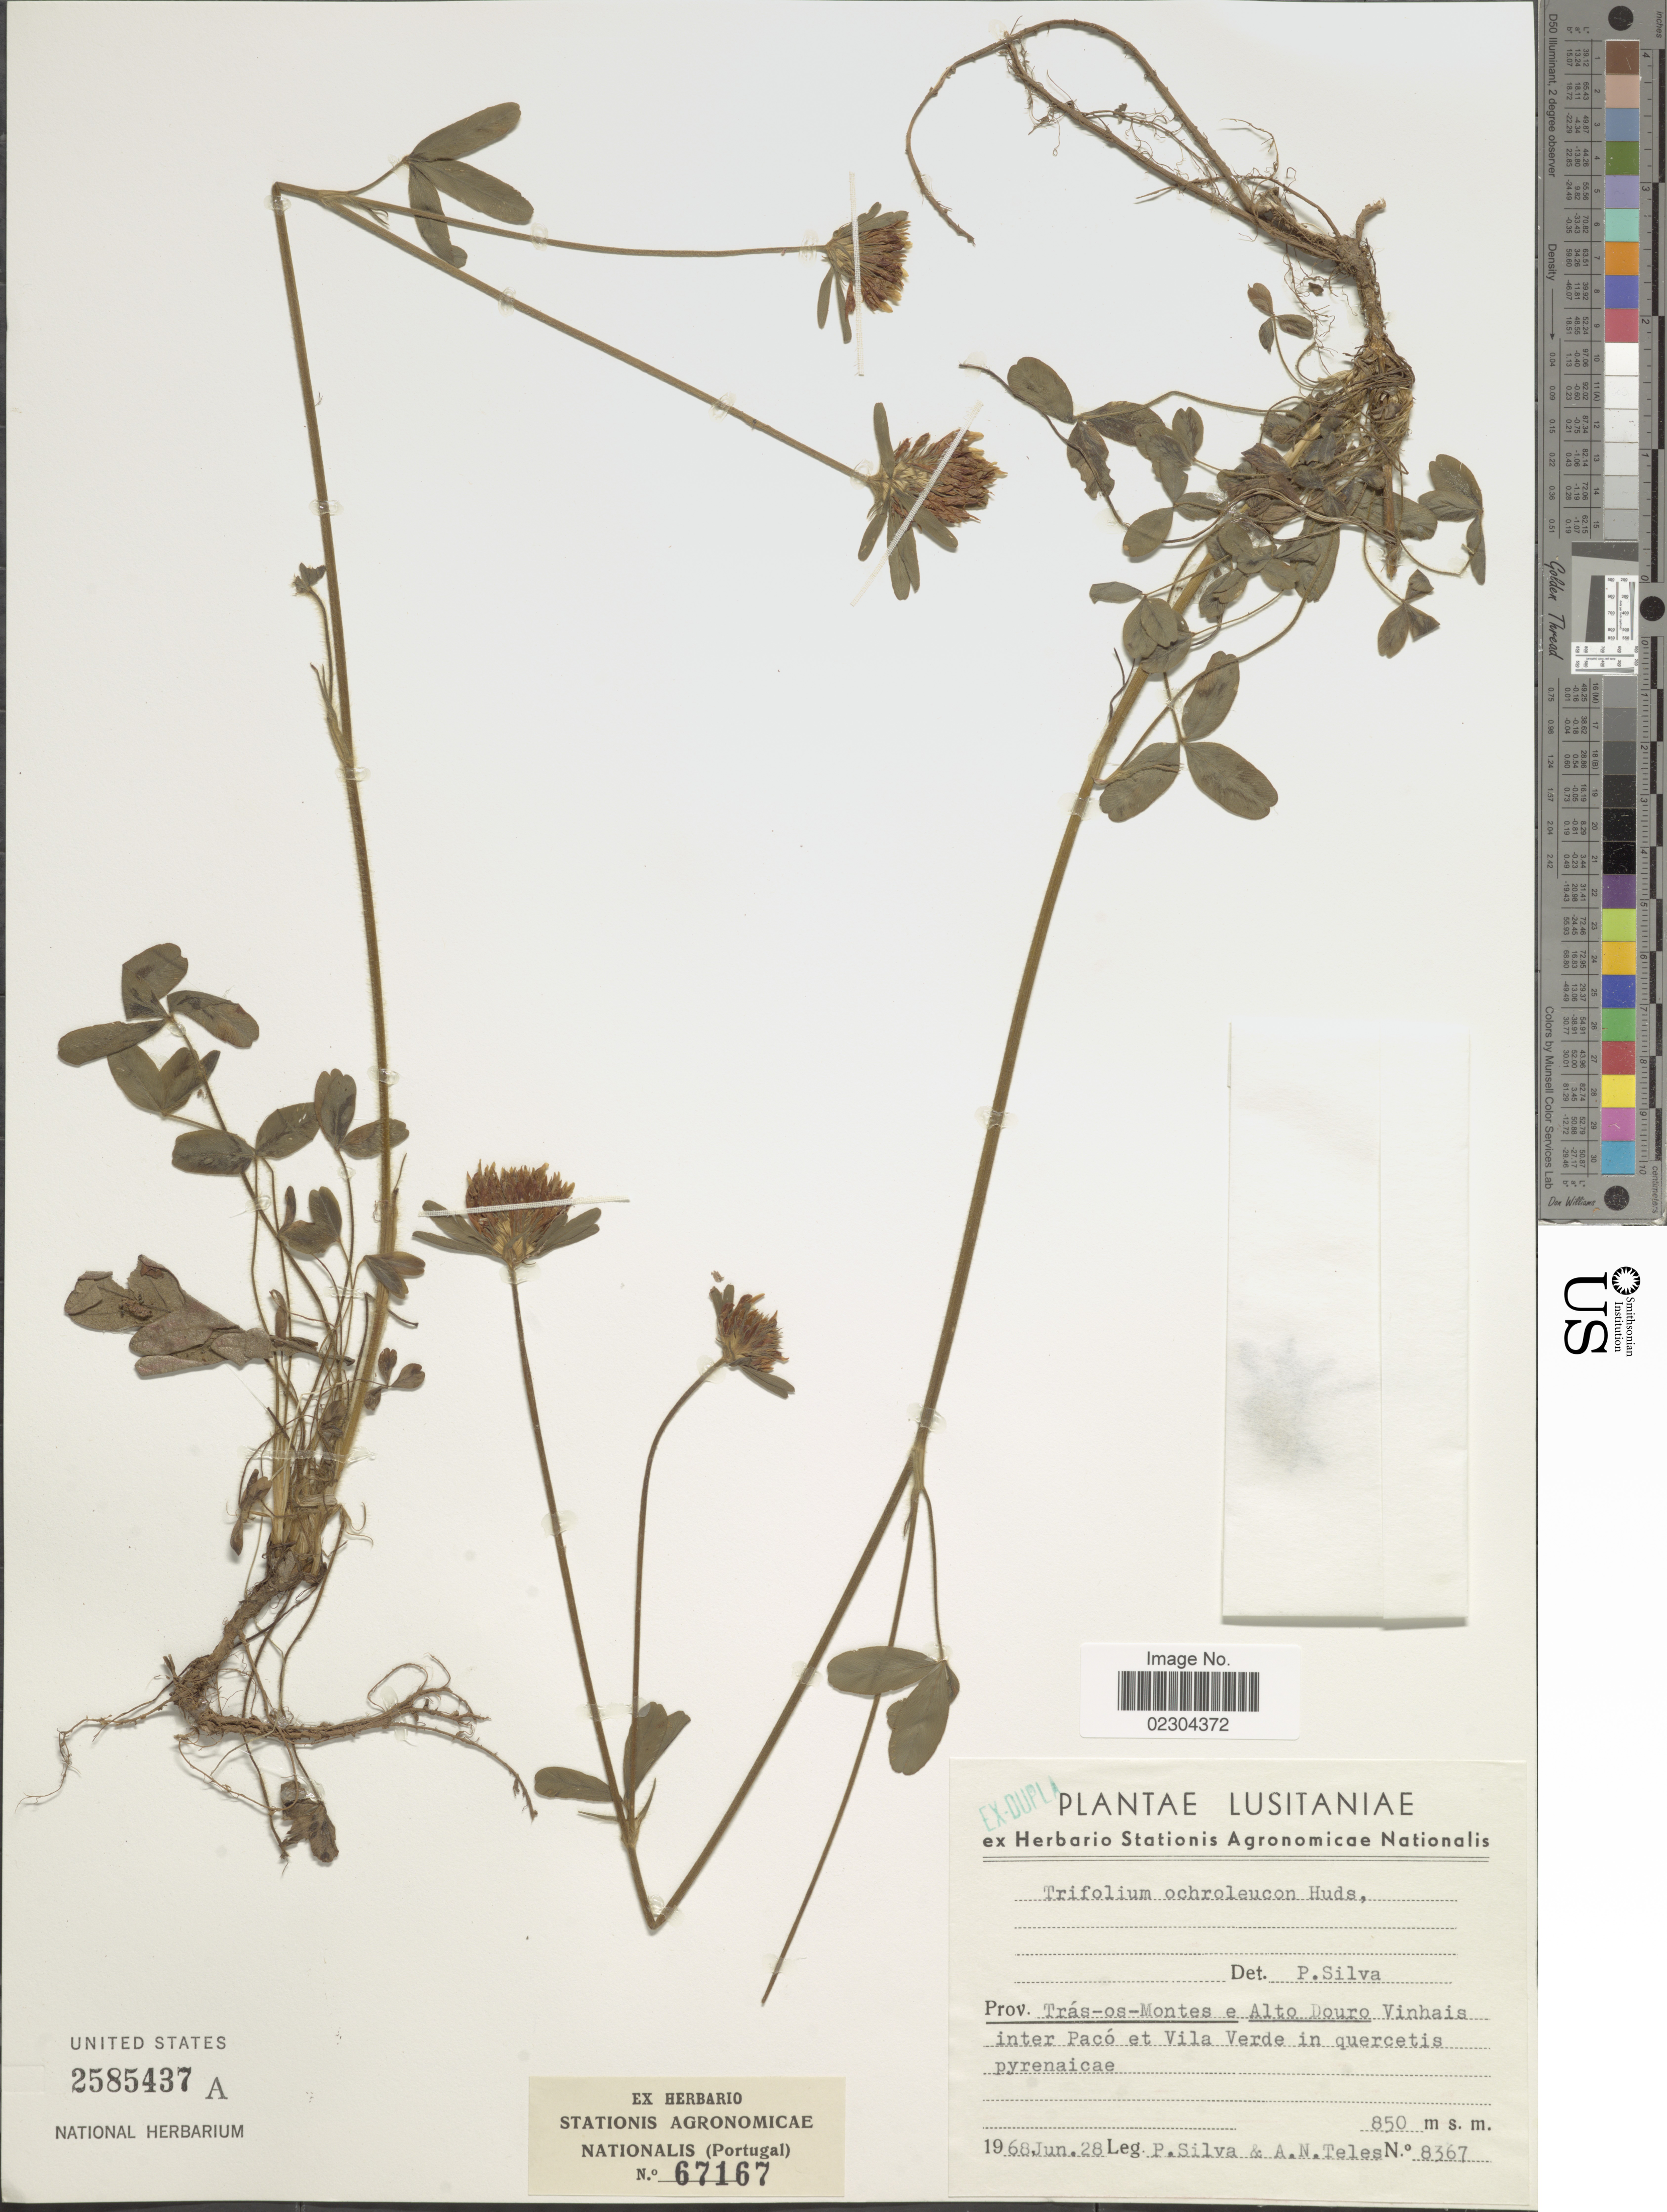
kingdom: Plantae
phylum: Tracheophyta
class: Magnoliopsida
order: Fabales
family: Fabaceae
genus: Trifolium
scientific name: Trifolium ochroleucon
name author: Huds.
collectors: P. E. N. Silva & A. Teles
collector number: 8367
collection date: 1968-06-28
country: Portugal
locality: Prov. Tras-os-Montes e Alto Douro Vinhais inter Paco et Vila Verde, Lusitaniae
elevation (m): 850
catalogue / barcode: US 2585437A